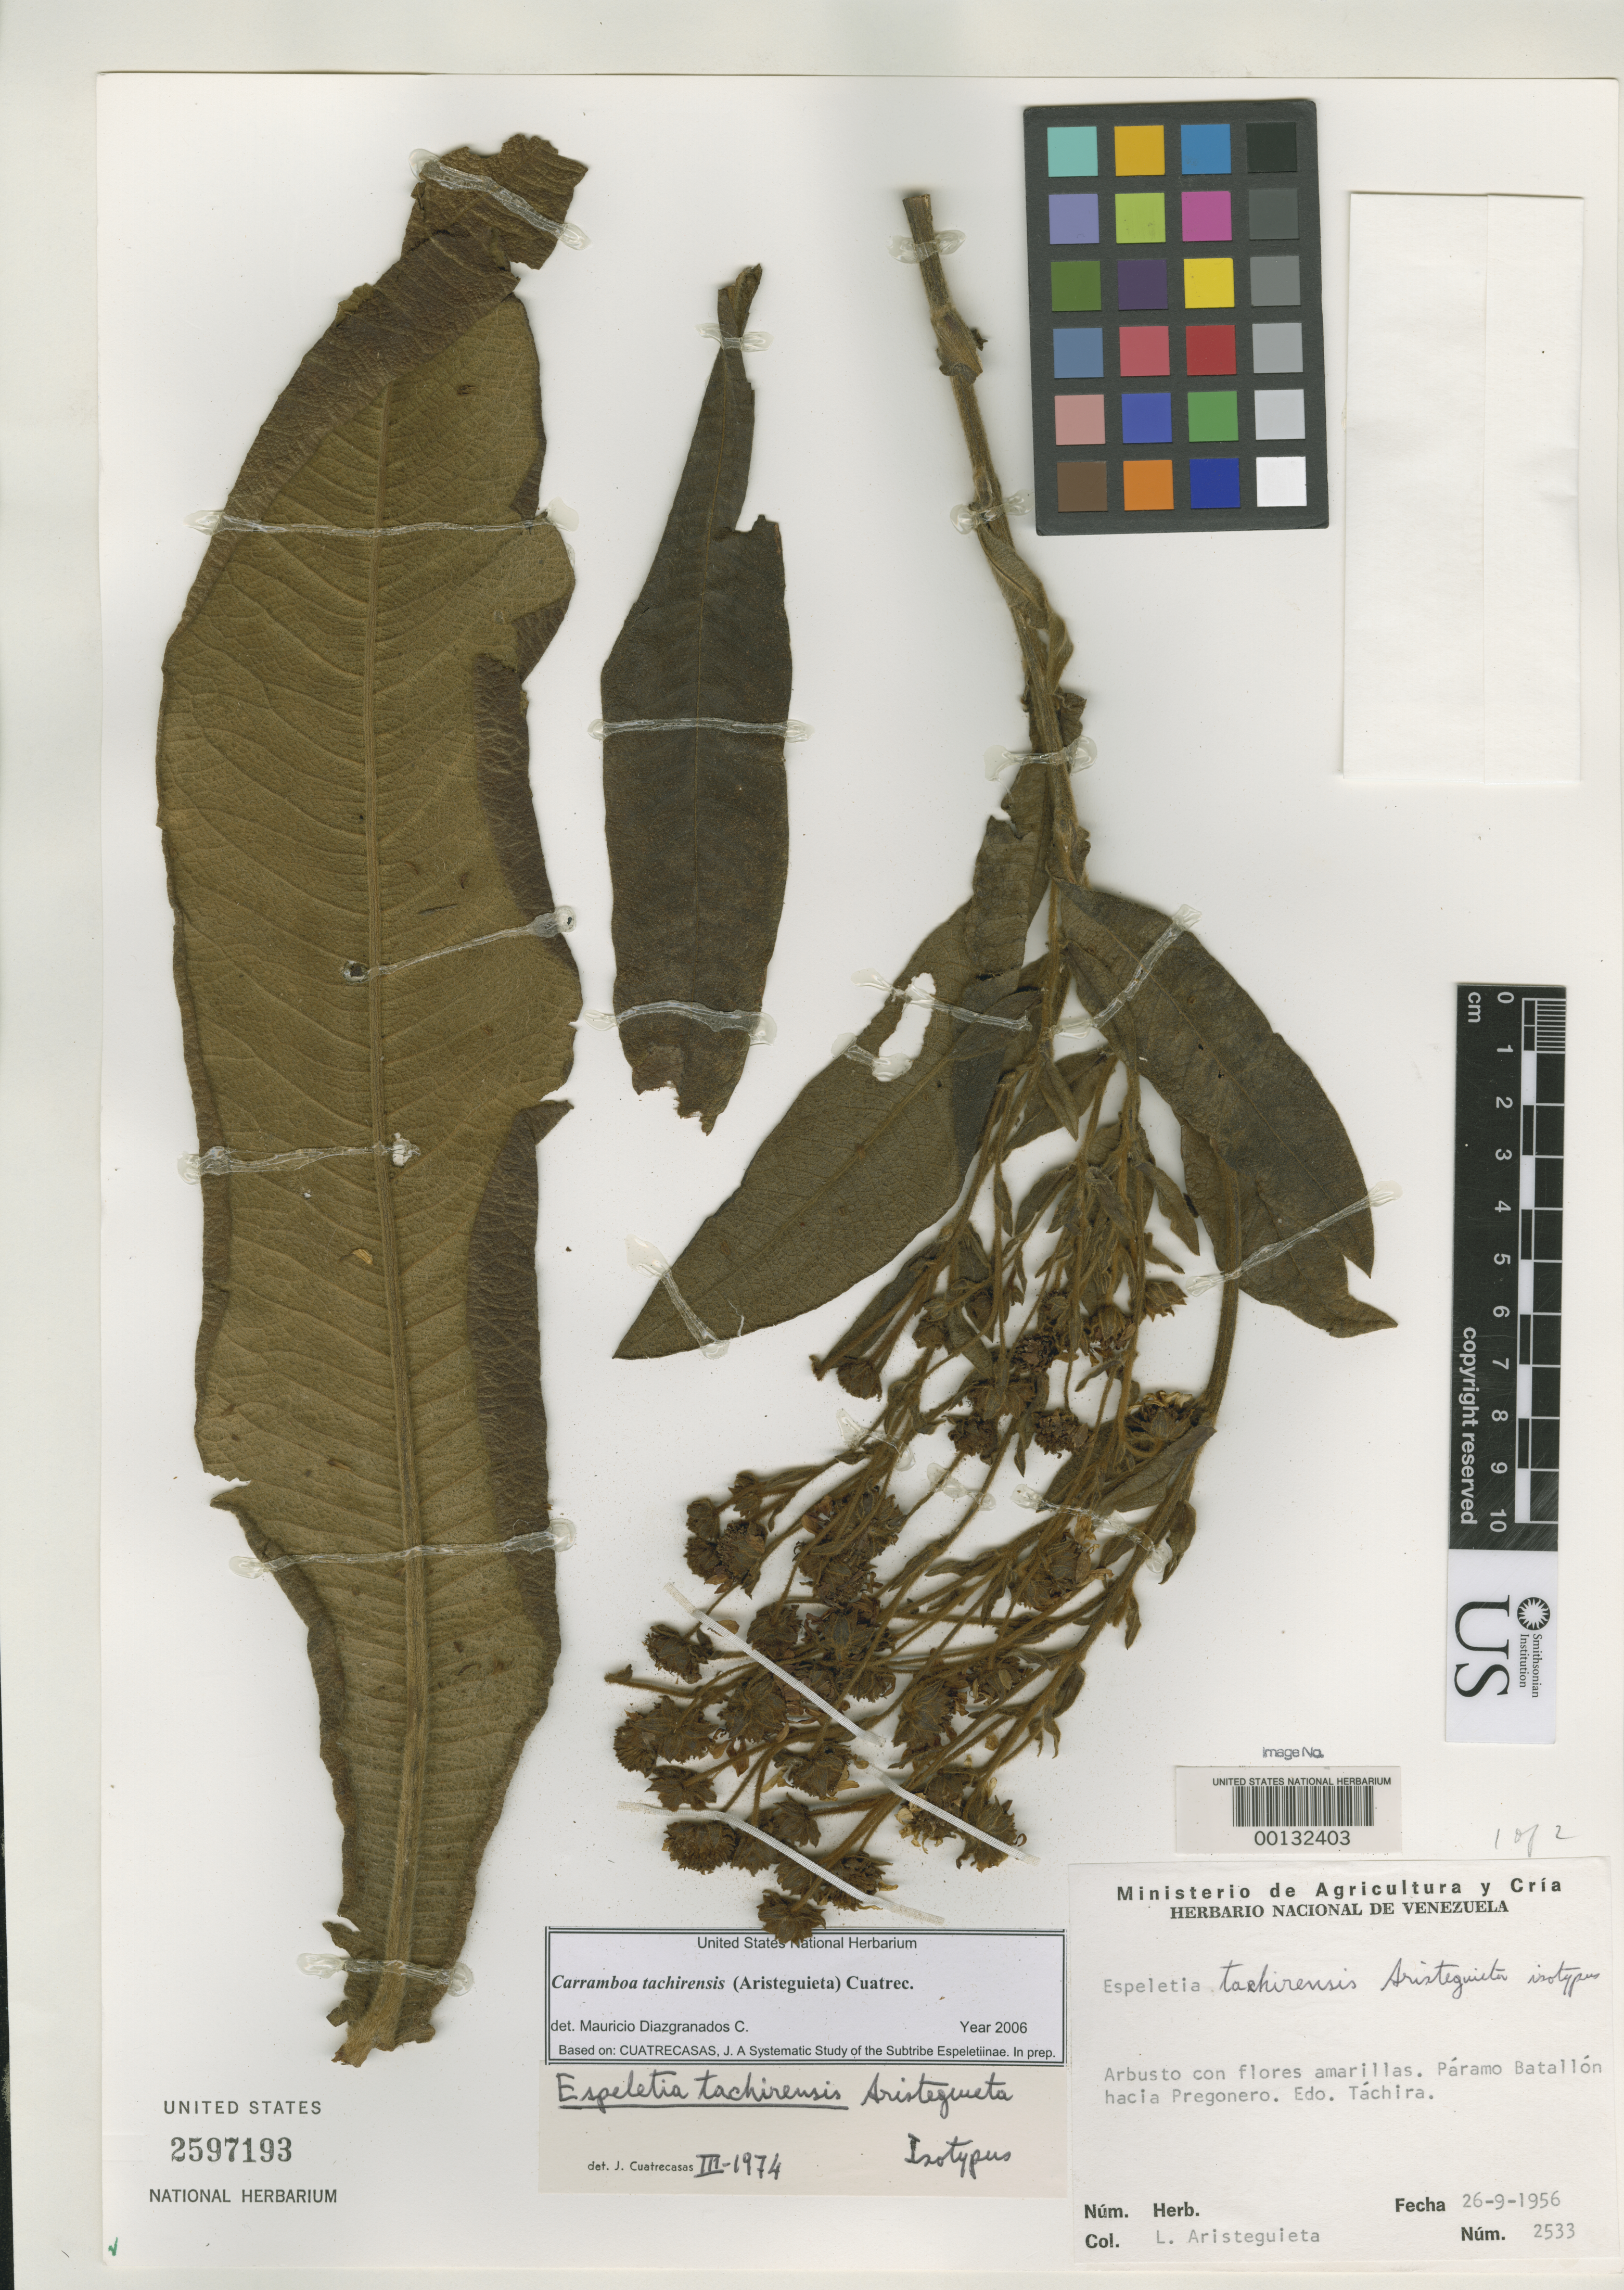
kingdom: Plantae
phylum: Tracheophyta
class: Magnoliopsida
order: Asterales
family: Asteraceae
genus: Espeletia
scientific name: Espeletia tachirensis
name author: Aristeg.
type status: Isotype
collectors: L. Aristeguieta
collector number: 2533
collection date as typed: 26 Sep 1956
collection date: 1956-09-26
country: Venezuela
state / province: Tachira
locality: Páramo Batallon hacia Pregonero.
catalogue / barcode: US 2597193